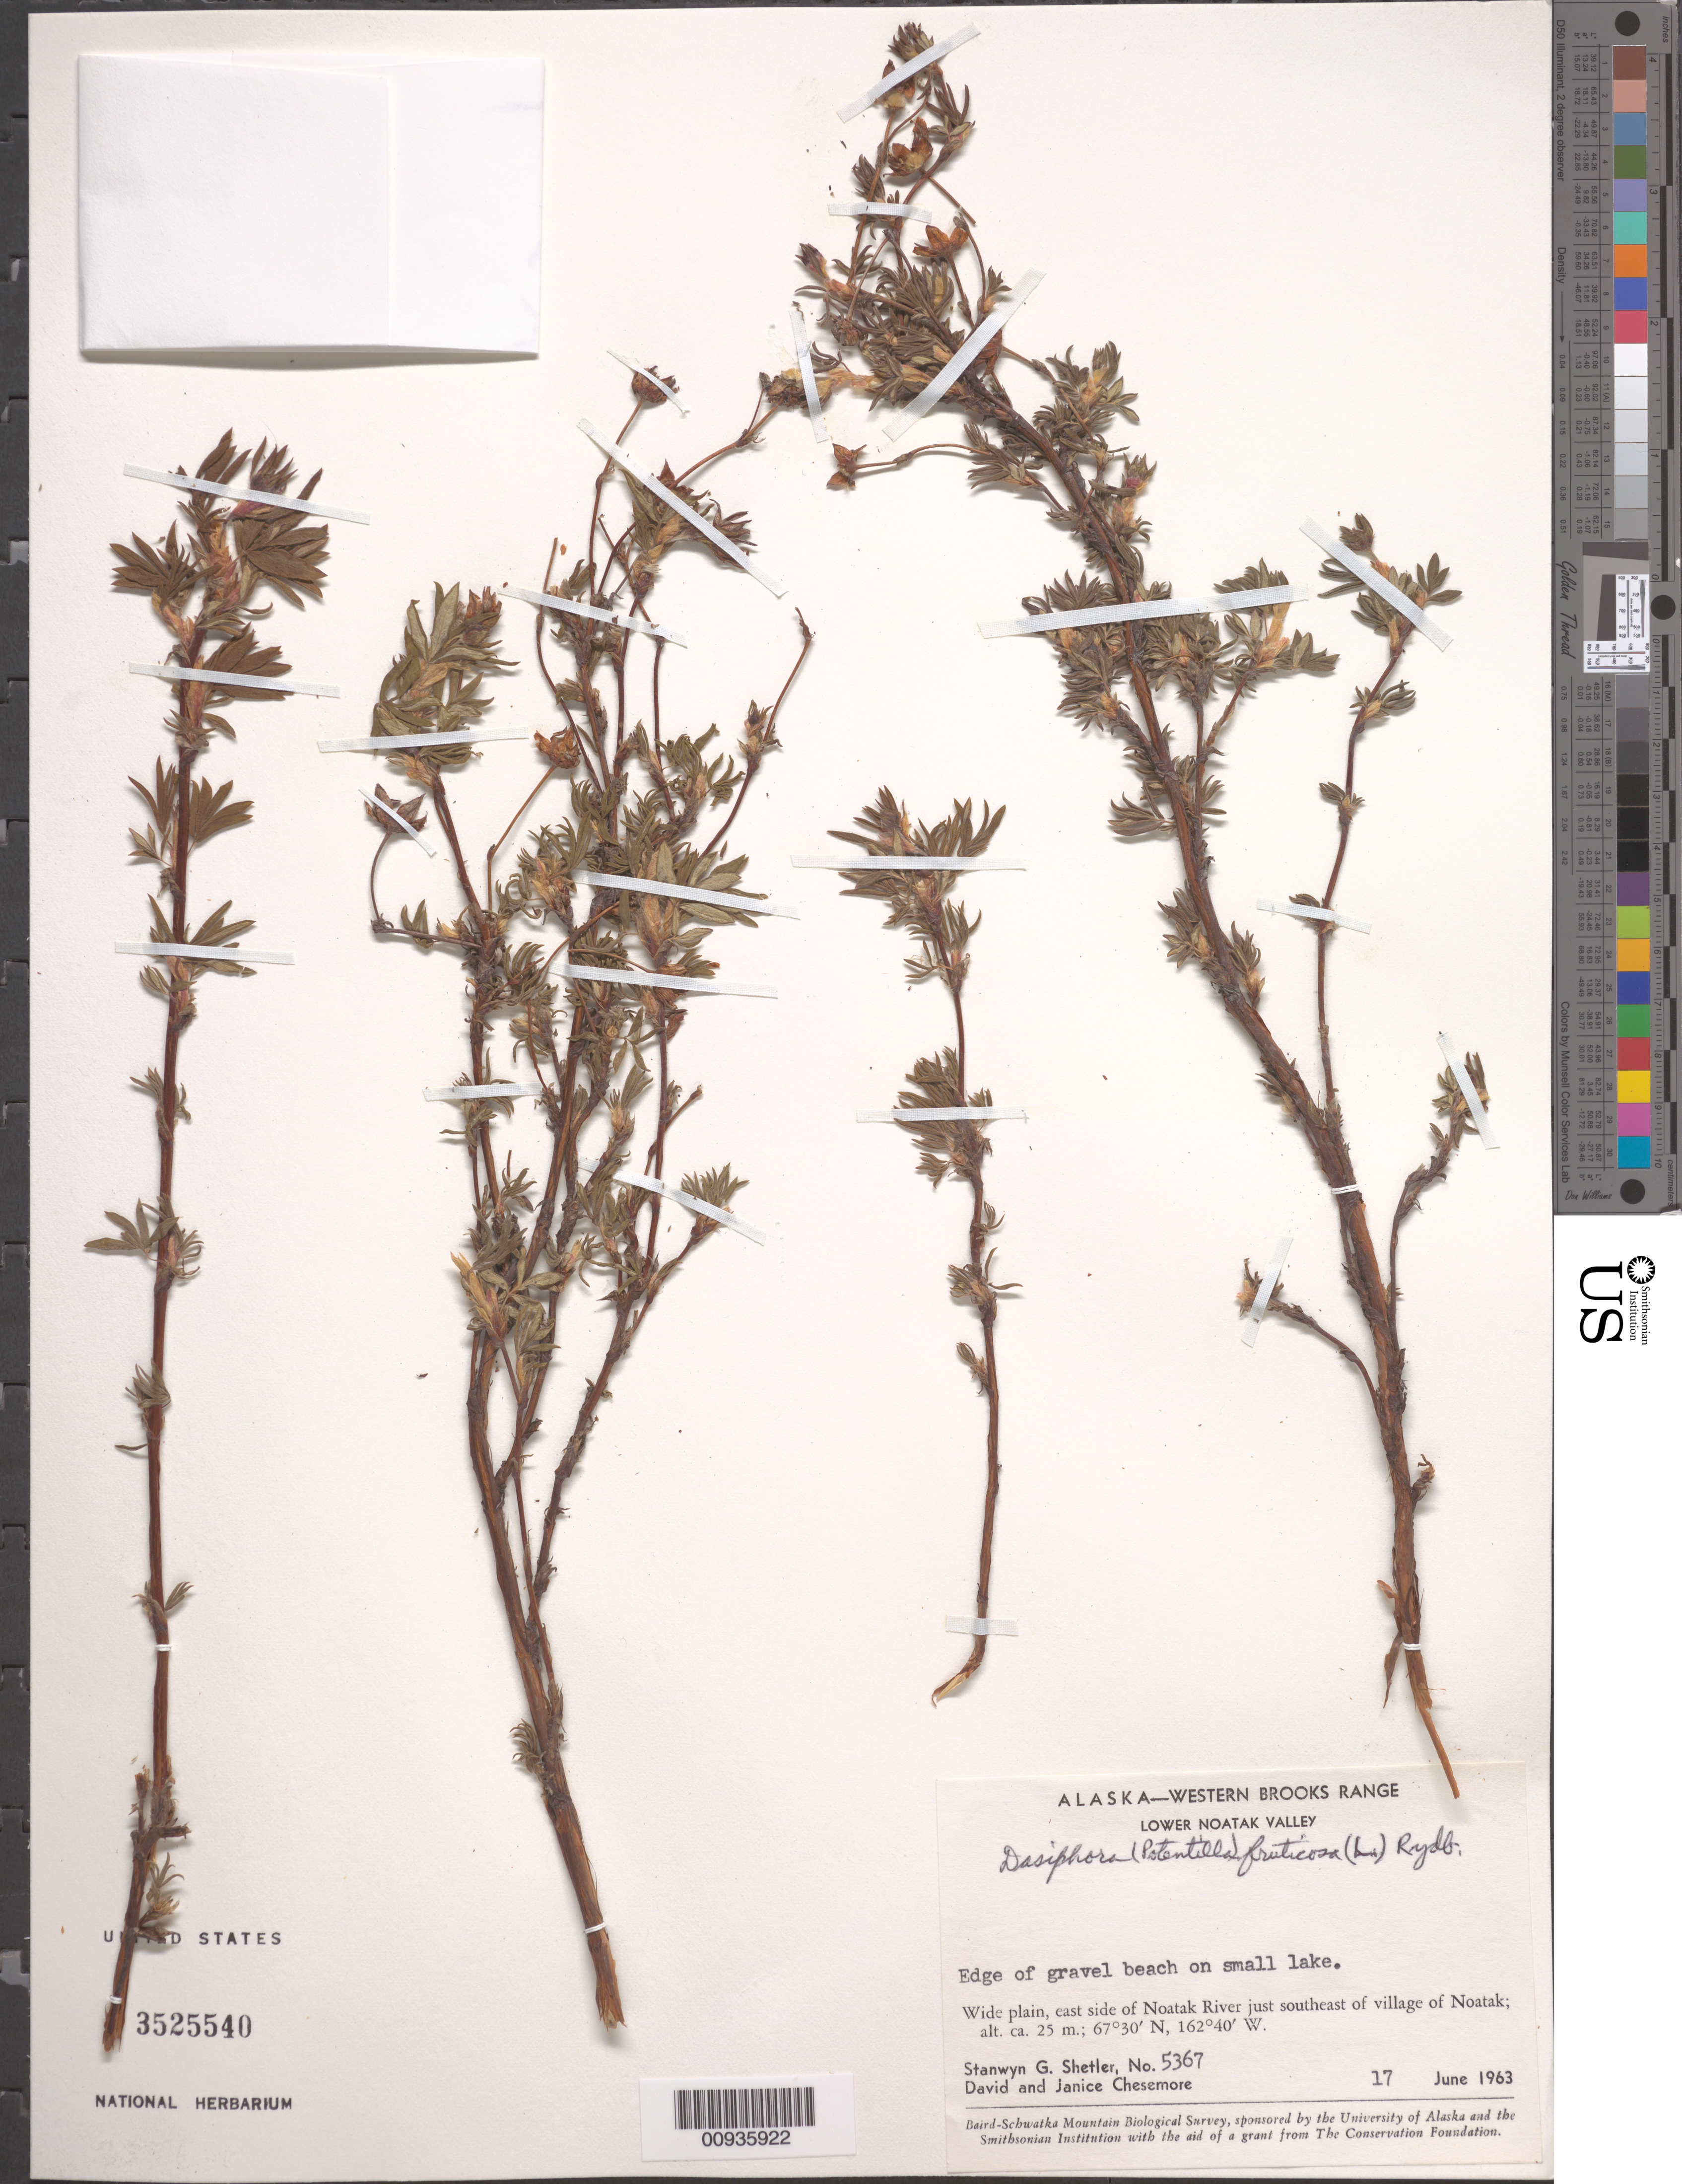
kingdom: Plantae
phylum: Tracheophyta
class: Magnoliopsida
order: Rosales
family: Rosaceae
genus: Dasiphora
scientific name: Dasiphora fruticosa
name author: (L.) Rydb.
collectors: S. Shetler, D. Chesemore & J. Chesemore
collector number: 5367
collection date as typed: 17 Jun 1963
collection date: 1963-06-17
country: United States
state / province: Alaska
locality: East side of Noatak River just southeast of village of Noatak. Western Brooks Range, Lower Noatak Valley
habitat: Wide plain. Edge of gravel beach on small lake.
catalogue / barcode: US 3525540